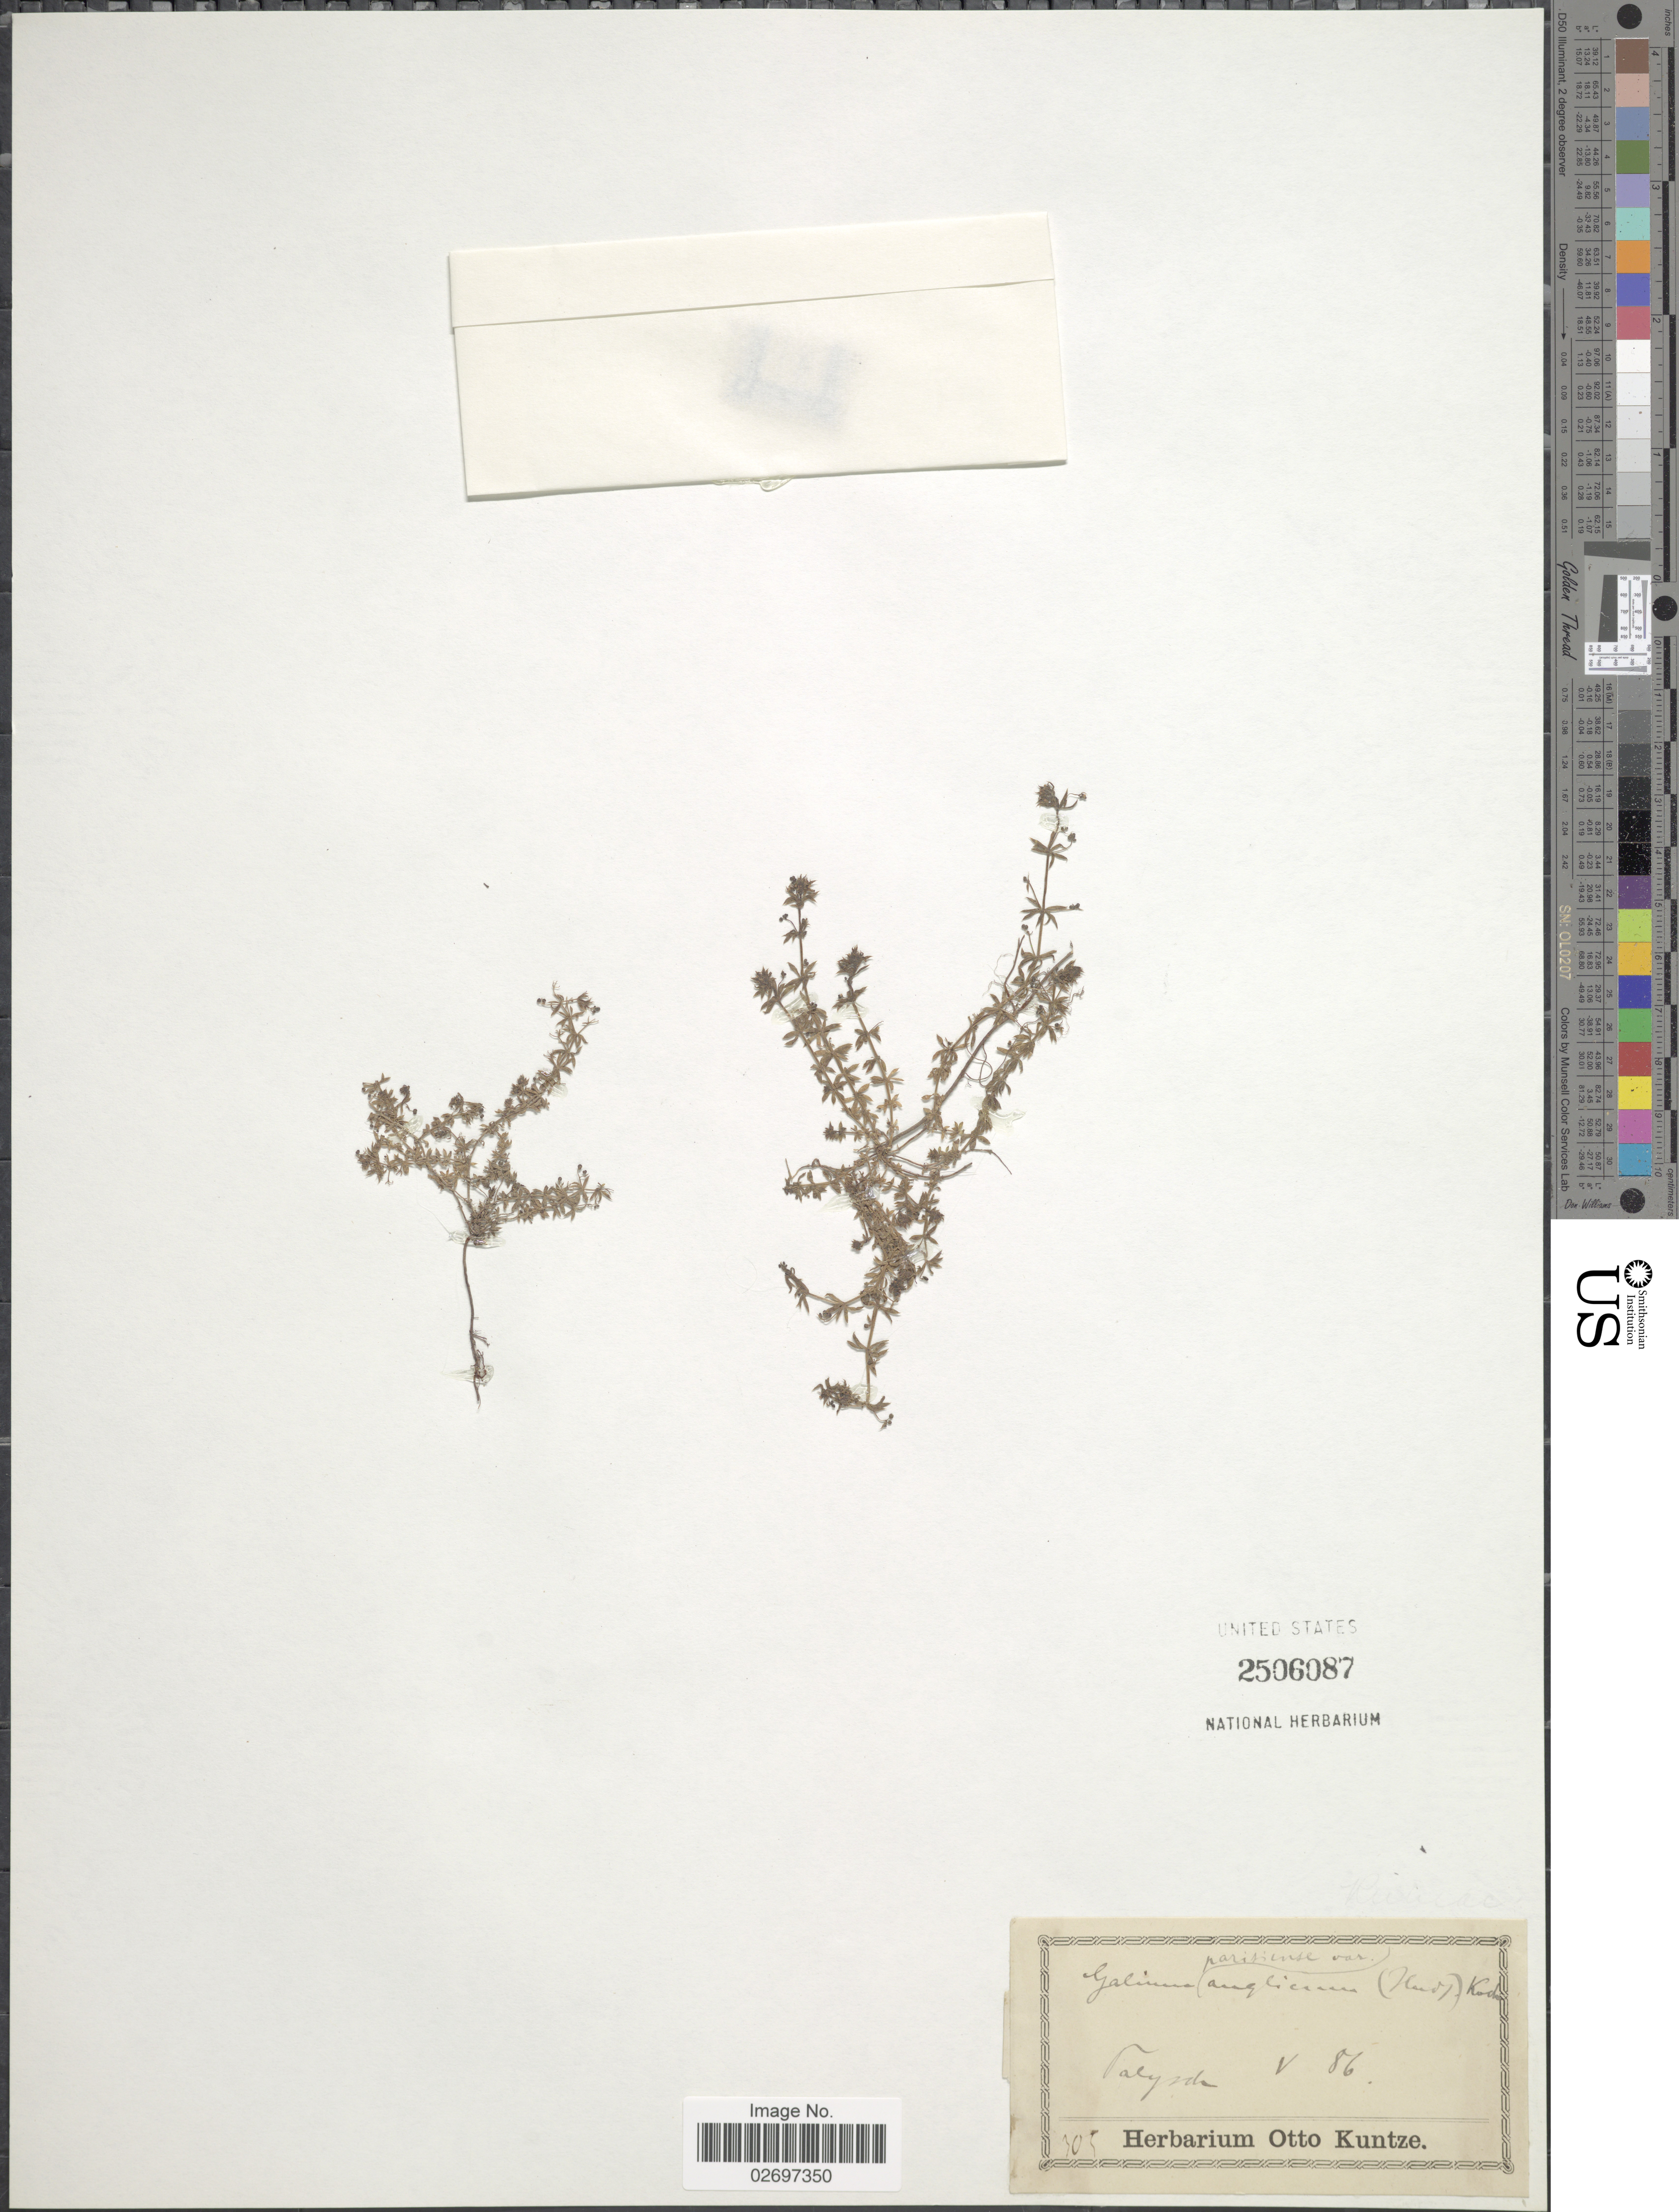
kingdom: Plantae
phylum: Tracheophyta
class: Magnoliopsida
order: Gentianales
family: Rubiaceae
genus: Galium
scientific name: Galium parisiense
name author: L.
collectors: ex herb. Otto Kuntze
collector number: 305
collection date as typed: Transcribed d/m/y: /5/86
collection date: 1886-05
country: Azerbaijan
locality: Talysch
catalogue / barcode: US 2506087